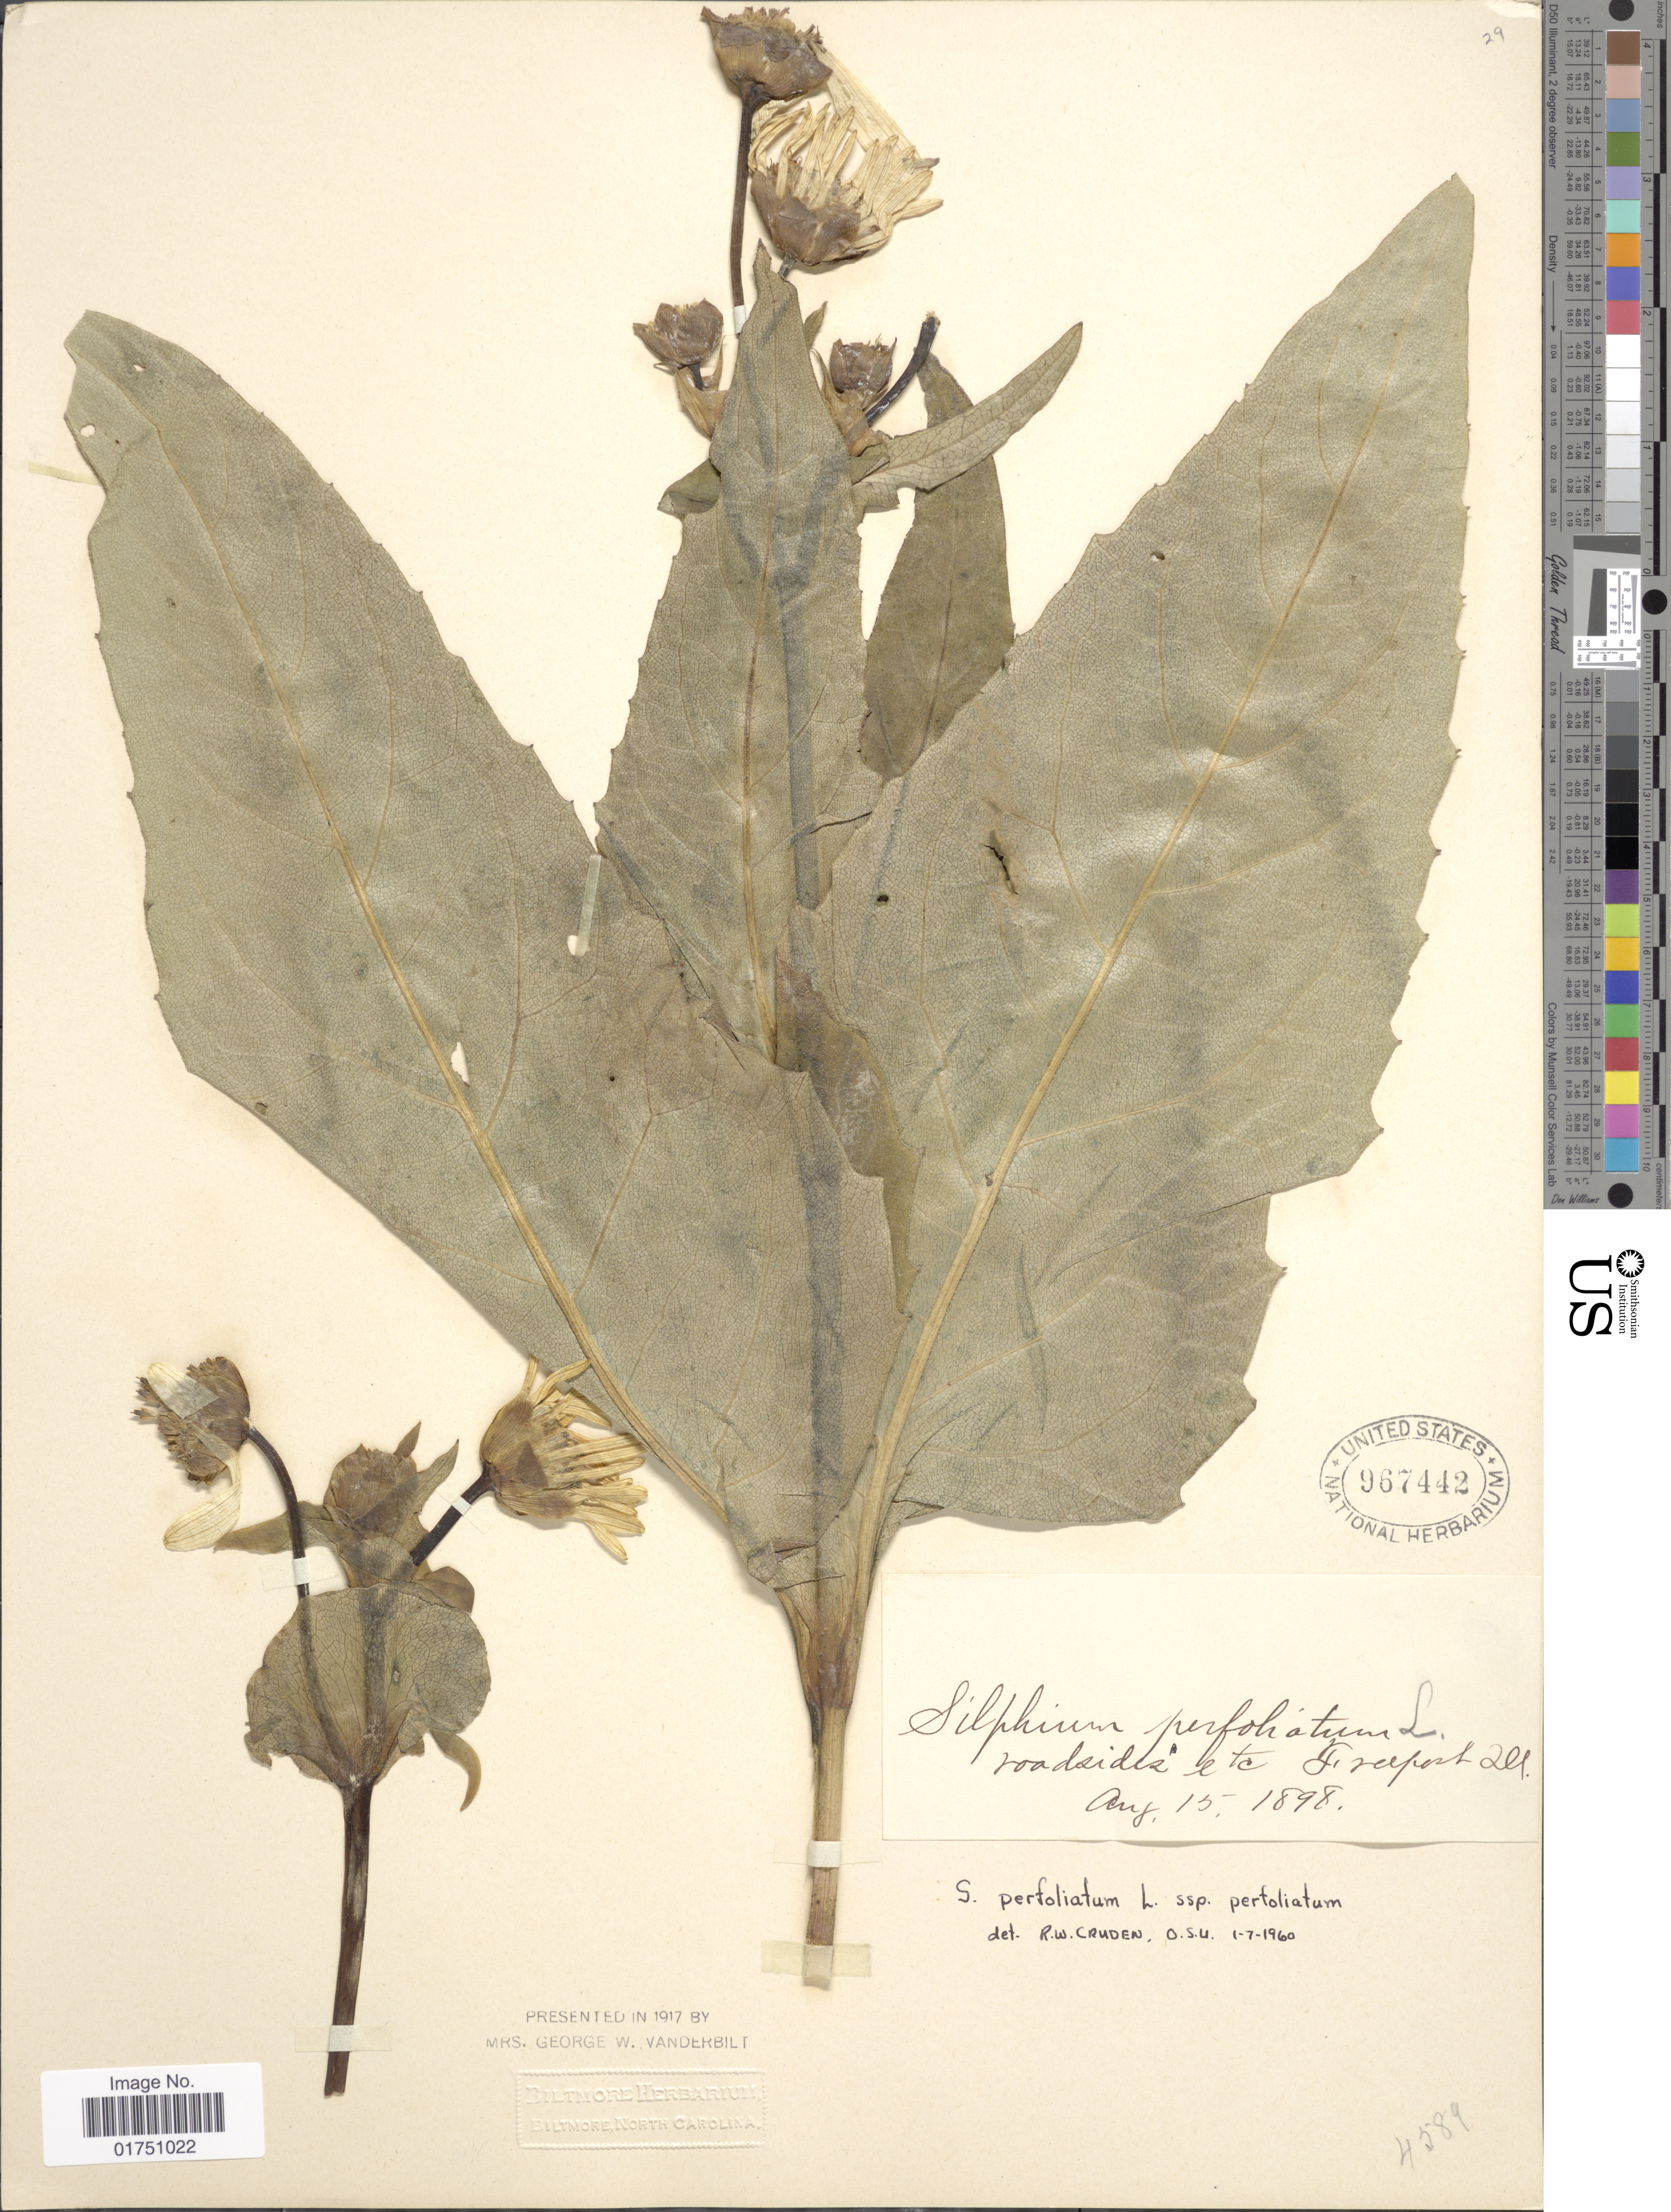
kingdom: Plantae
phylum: Tracheophyta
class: Magnoliopsida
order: Asterales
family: Asteraceae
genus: Silphium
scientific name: Silphium perfoliatum var. perfoliatum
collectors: G. Vanderbilt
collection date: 1898-08-15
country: United States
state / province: Illinois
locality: Roadsides etc. Freeport Ill.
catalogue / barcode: US 967442